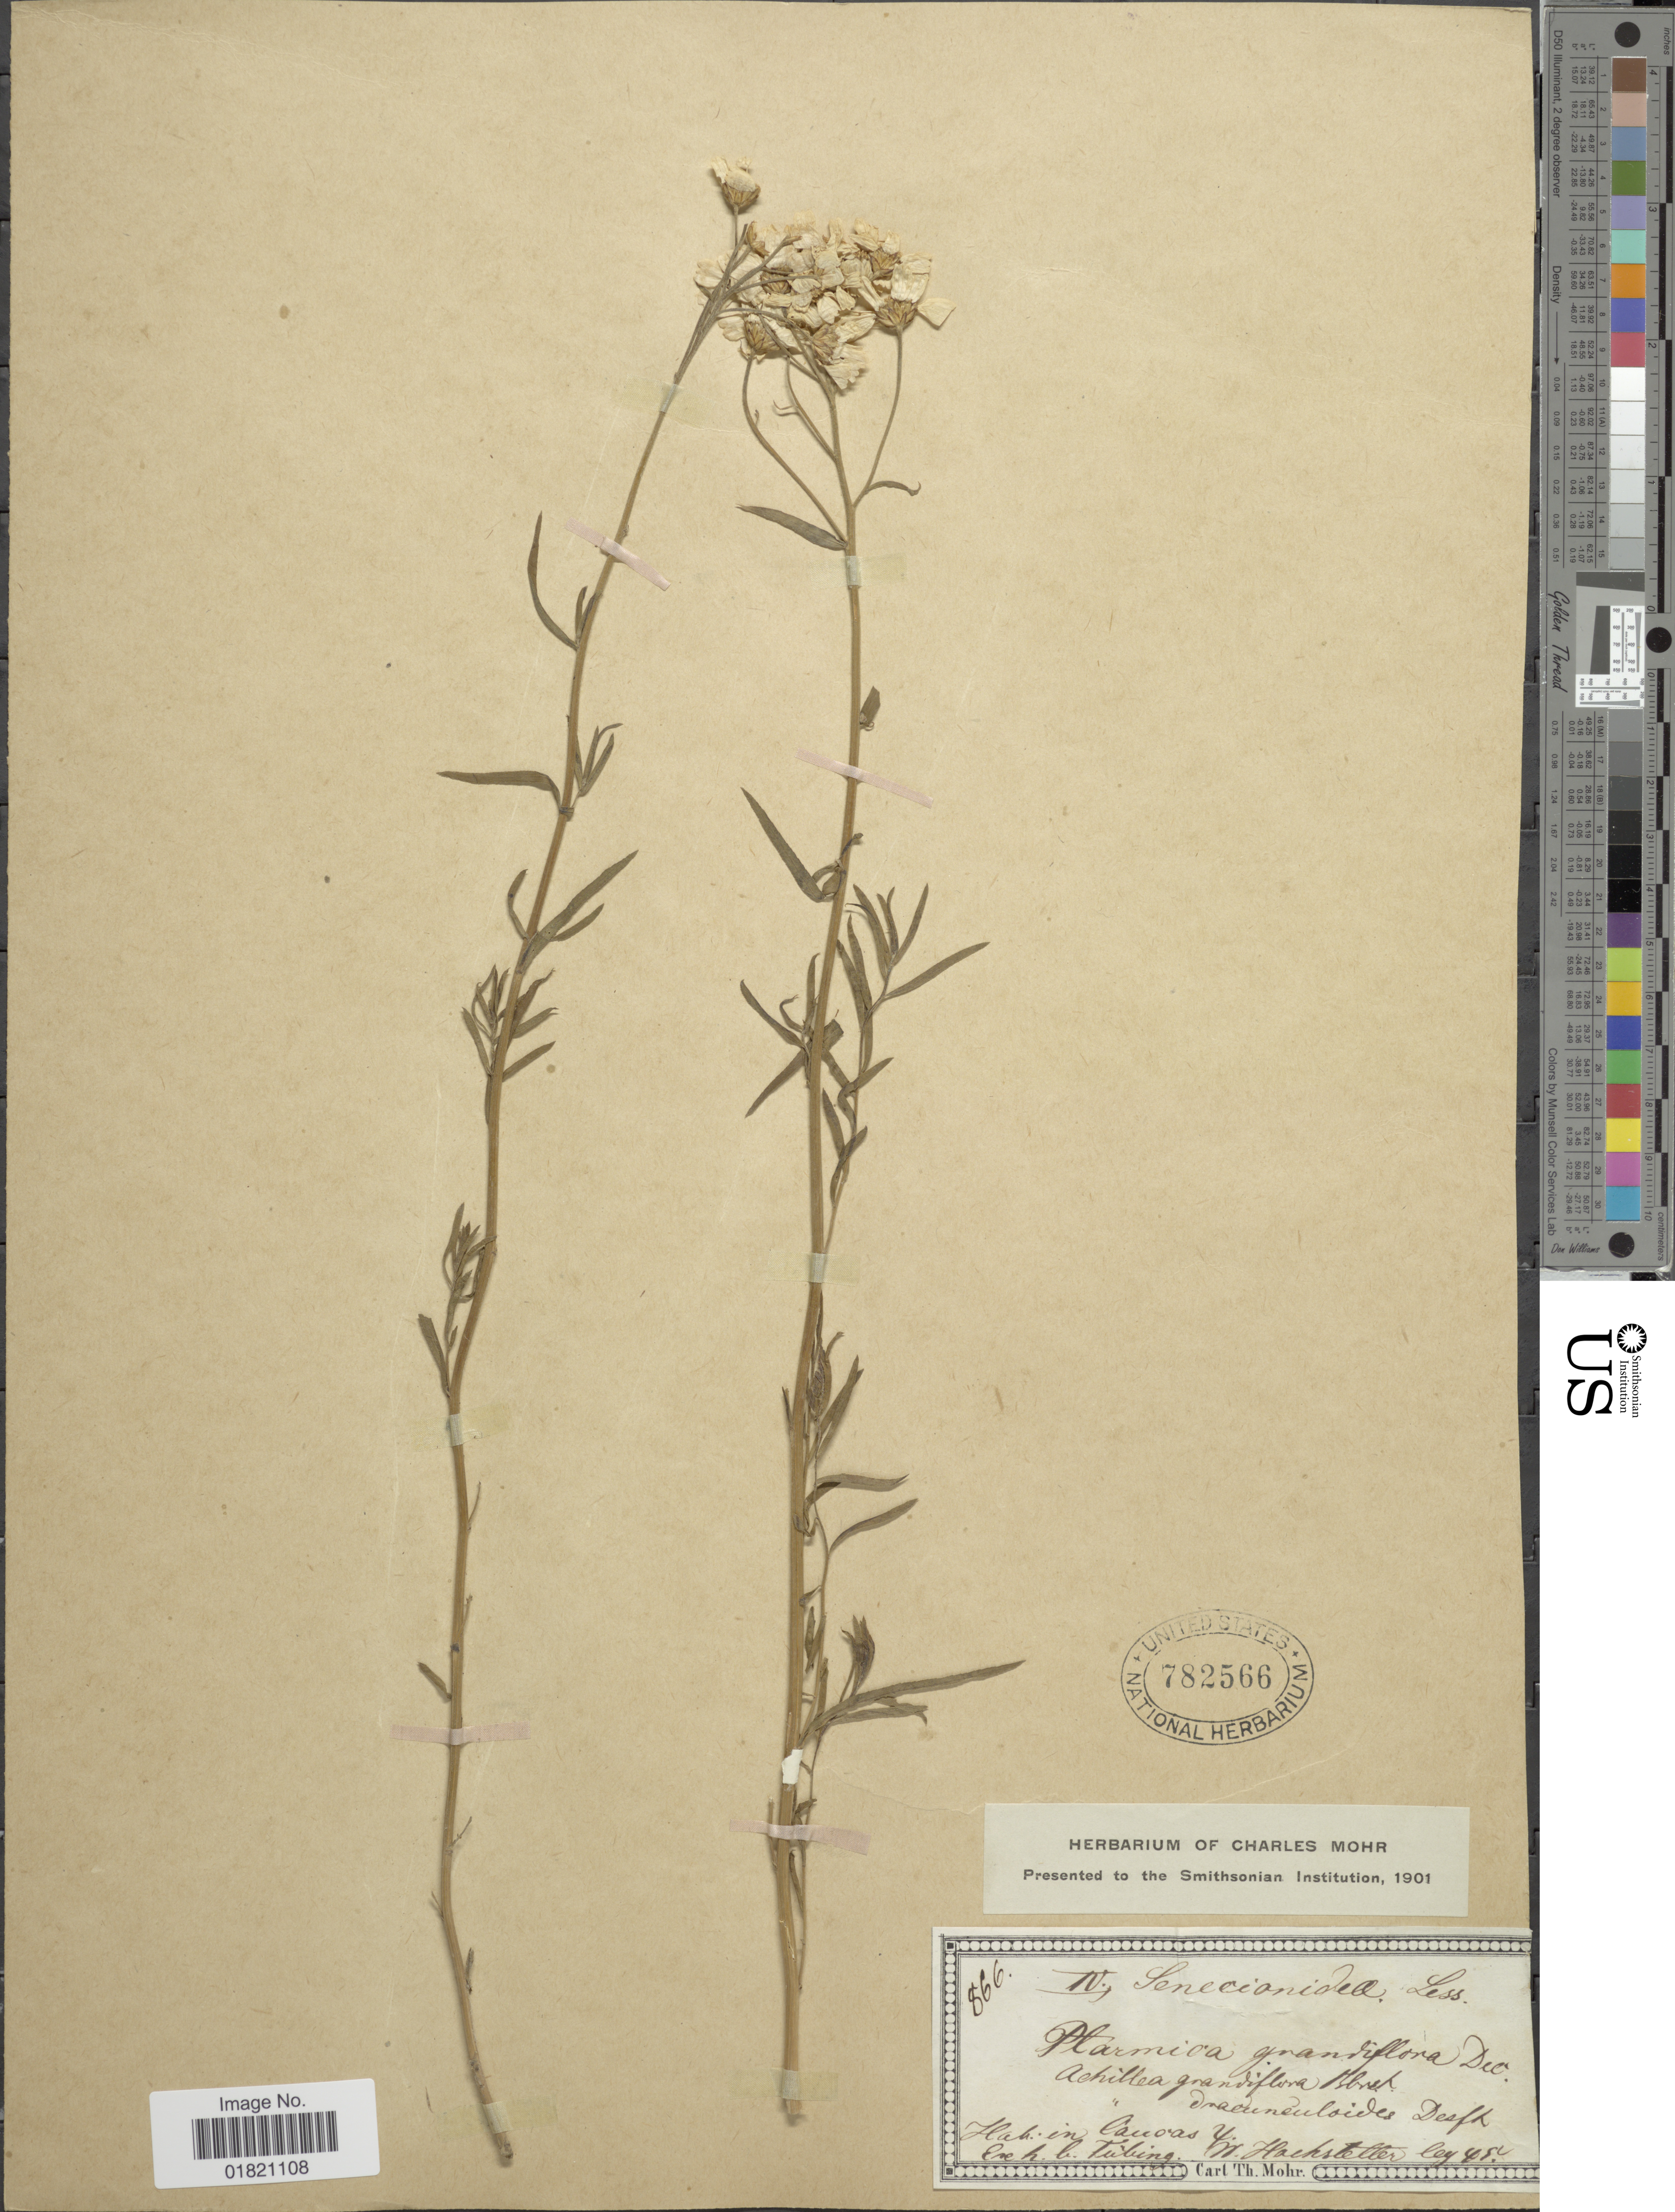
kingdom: Plantae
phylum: Tracheophyta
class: Magnoliopsida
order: Asterales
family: Asteraceae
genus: Achillea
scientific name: Achillea grandiflora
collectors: H. Tubing & W. Hackstetter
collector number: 866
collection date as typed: Transcribed d/m/y: /5/48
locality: Cuacas [interpreted]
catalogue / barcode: US 782566